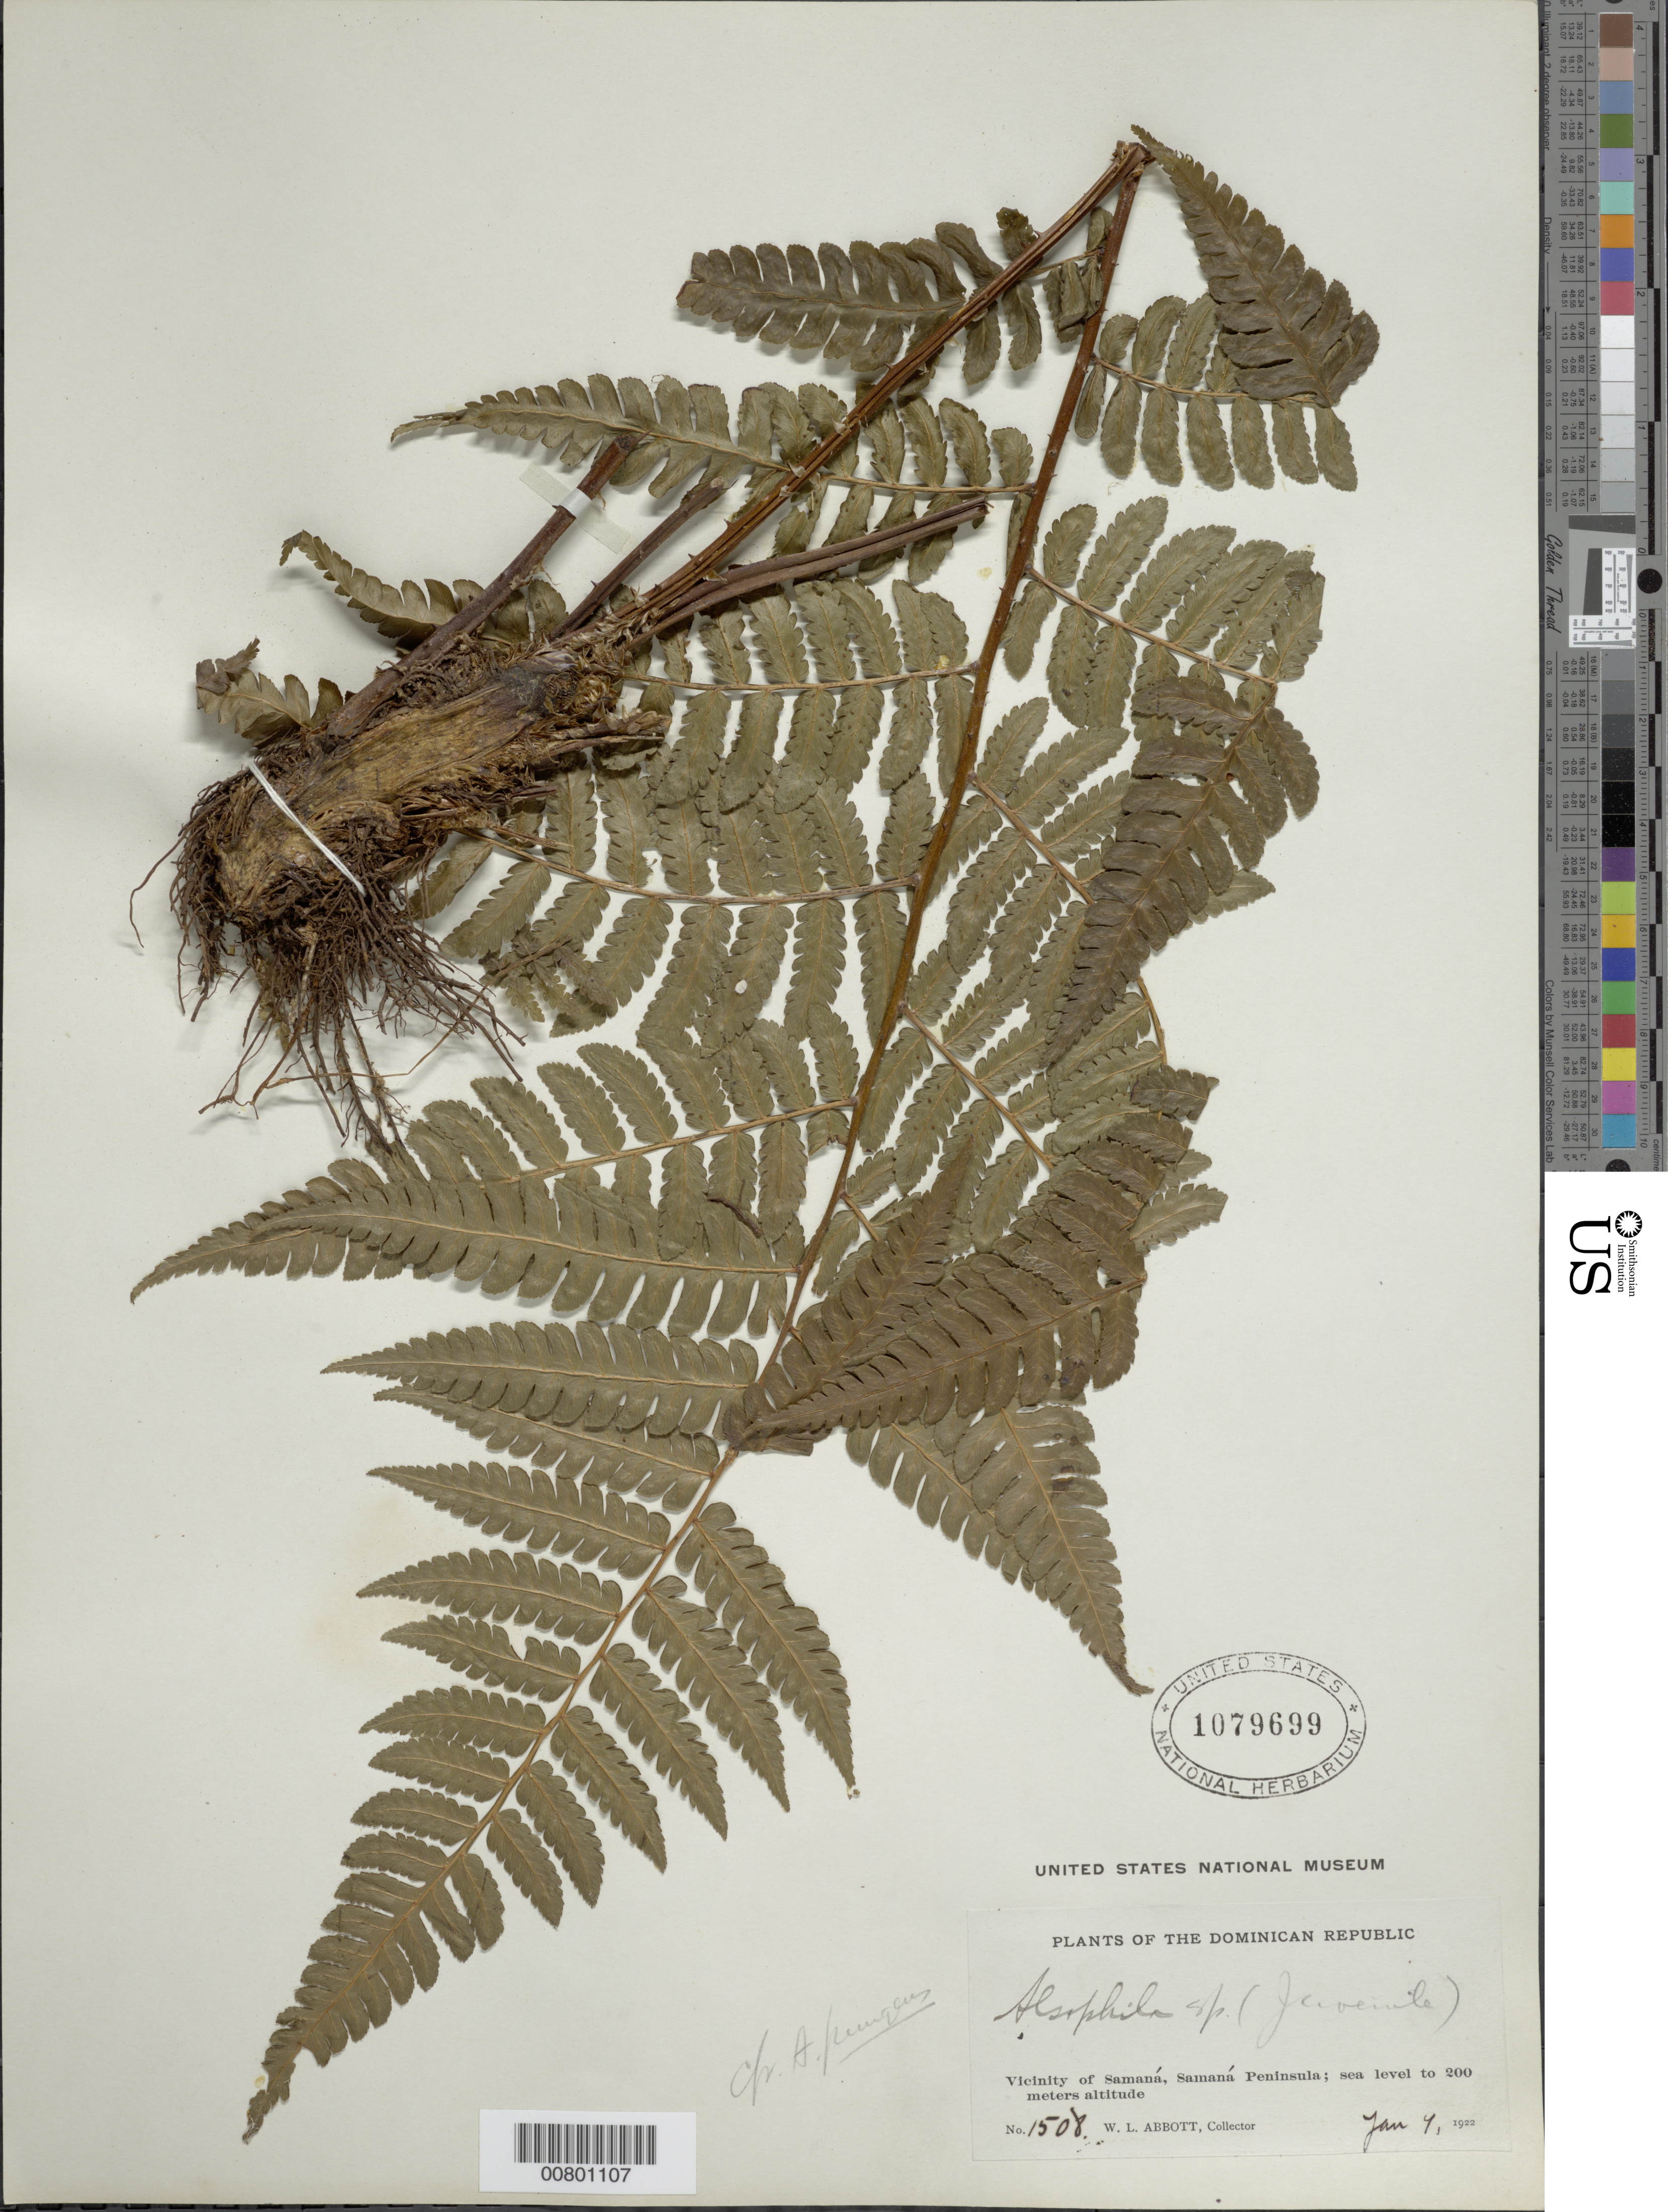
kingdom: Plantae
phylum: Tracheophyta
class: Polypodiopsida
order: Cyatheales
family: Cyatheaceae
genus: Cyathea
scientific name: Cyathea pungens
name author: (Willd.) Domin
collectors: W. L. Abbott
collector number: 1508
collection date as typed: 07 Jan 1922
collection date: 1922-01-07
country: Dominican Republic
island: Hispaniola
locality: Samaná vicinity, Samaná Peninsula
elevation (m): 0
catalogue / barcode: US 1079699